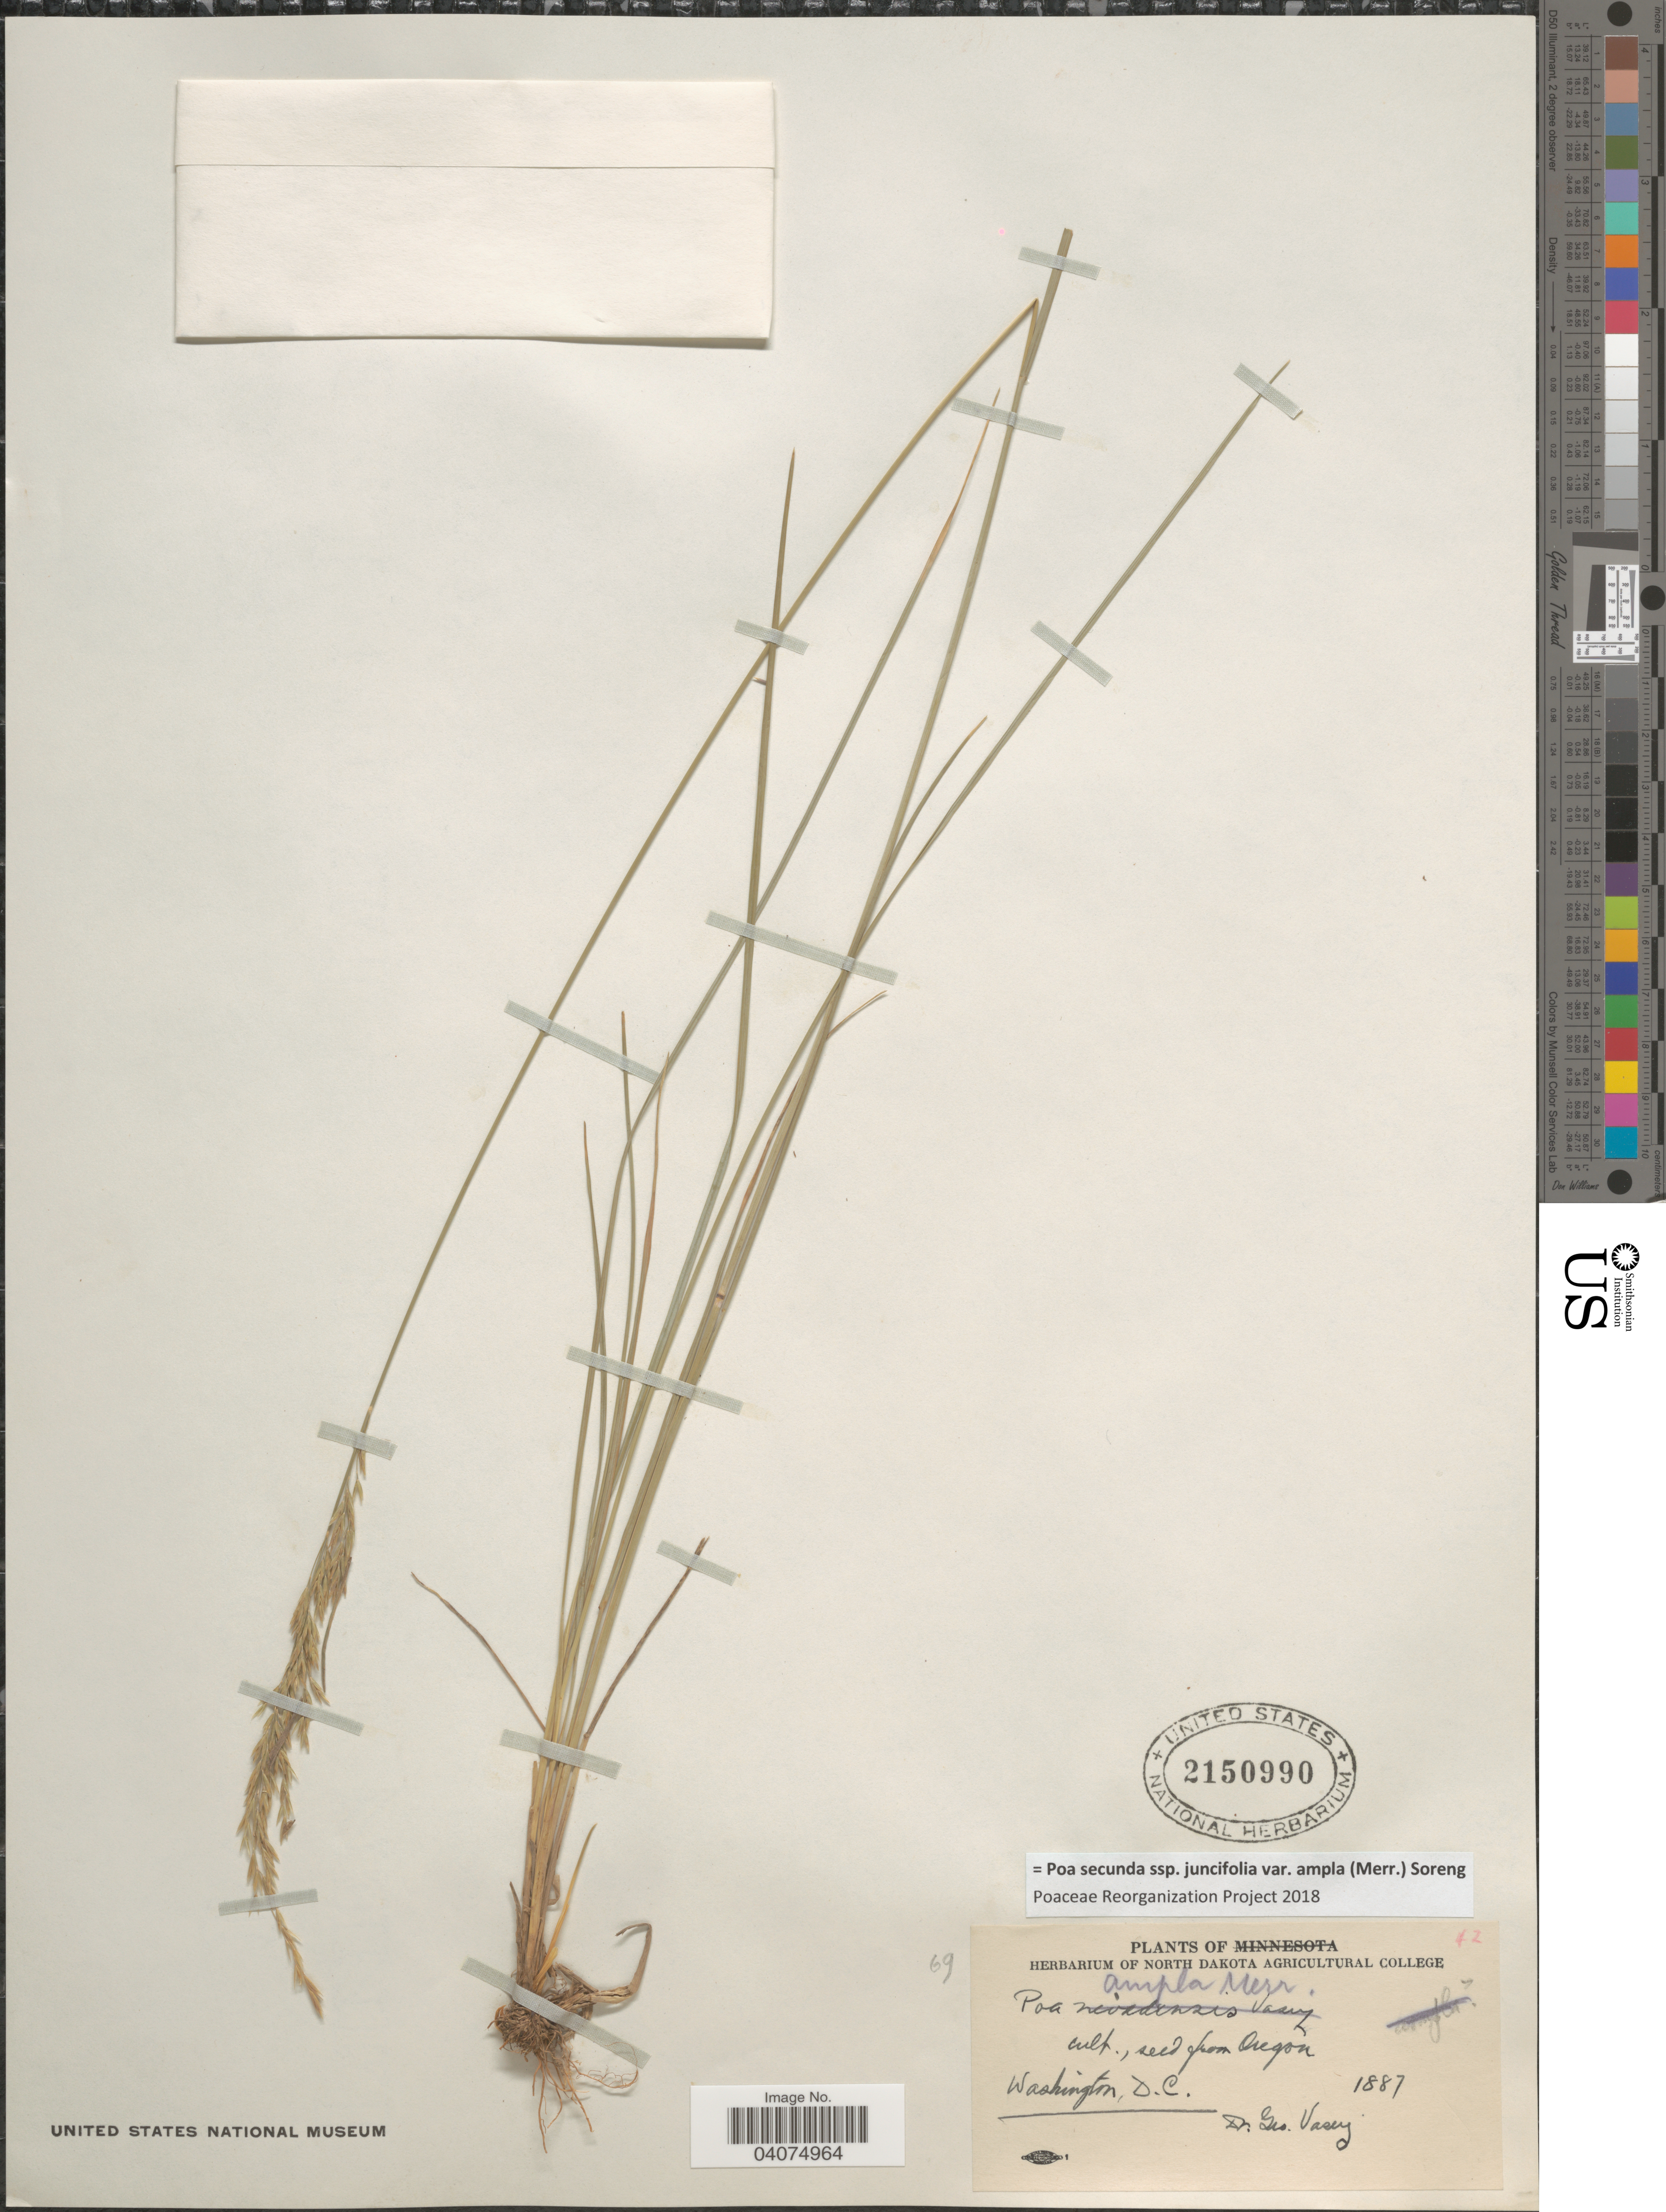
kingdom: Plantae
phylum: Tracheophyta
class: Liliopsida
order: Poales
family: Poaceae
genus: Poa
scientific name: Poa secunda subsp. juncifolia var. ampla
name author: (Merr.) Soreng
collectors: G. Vasey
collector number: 42?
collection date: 1887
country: United States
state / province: District of Columbia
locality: Washington, D. C.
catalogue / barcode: US 2150990